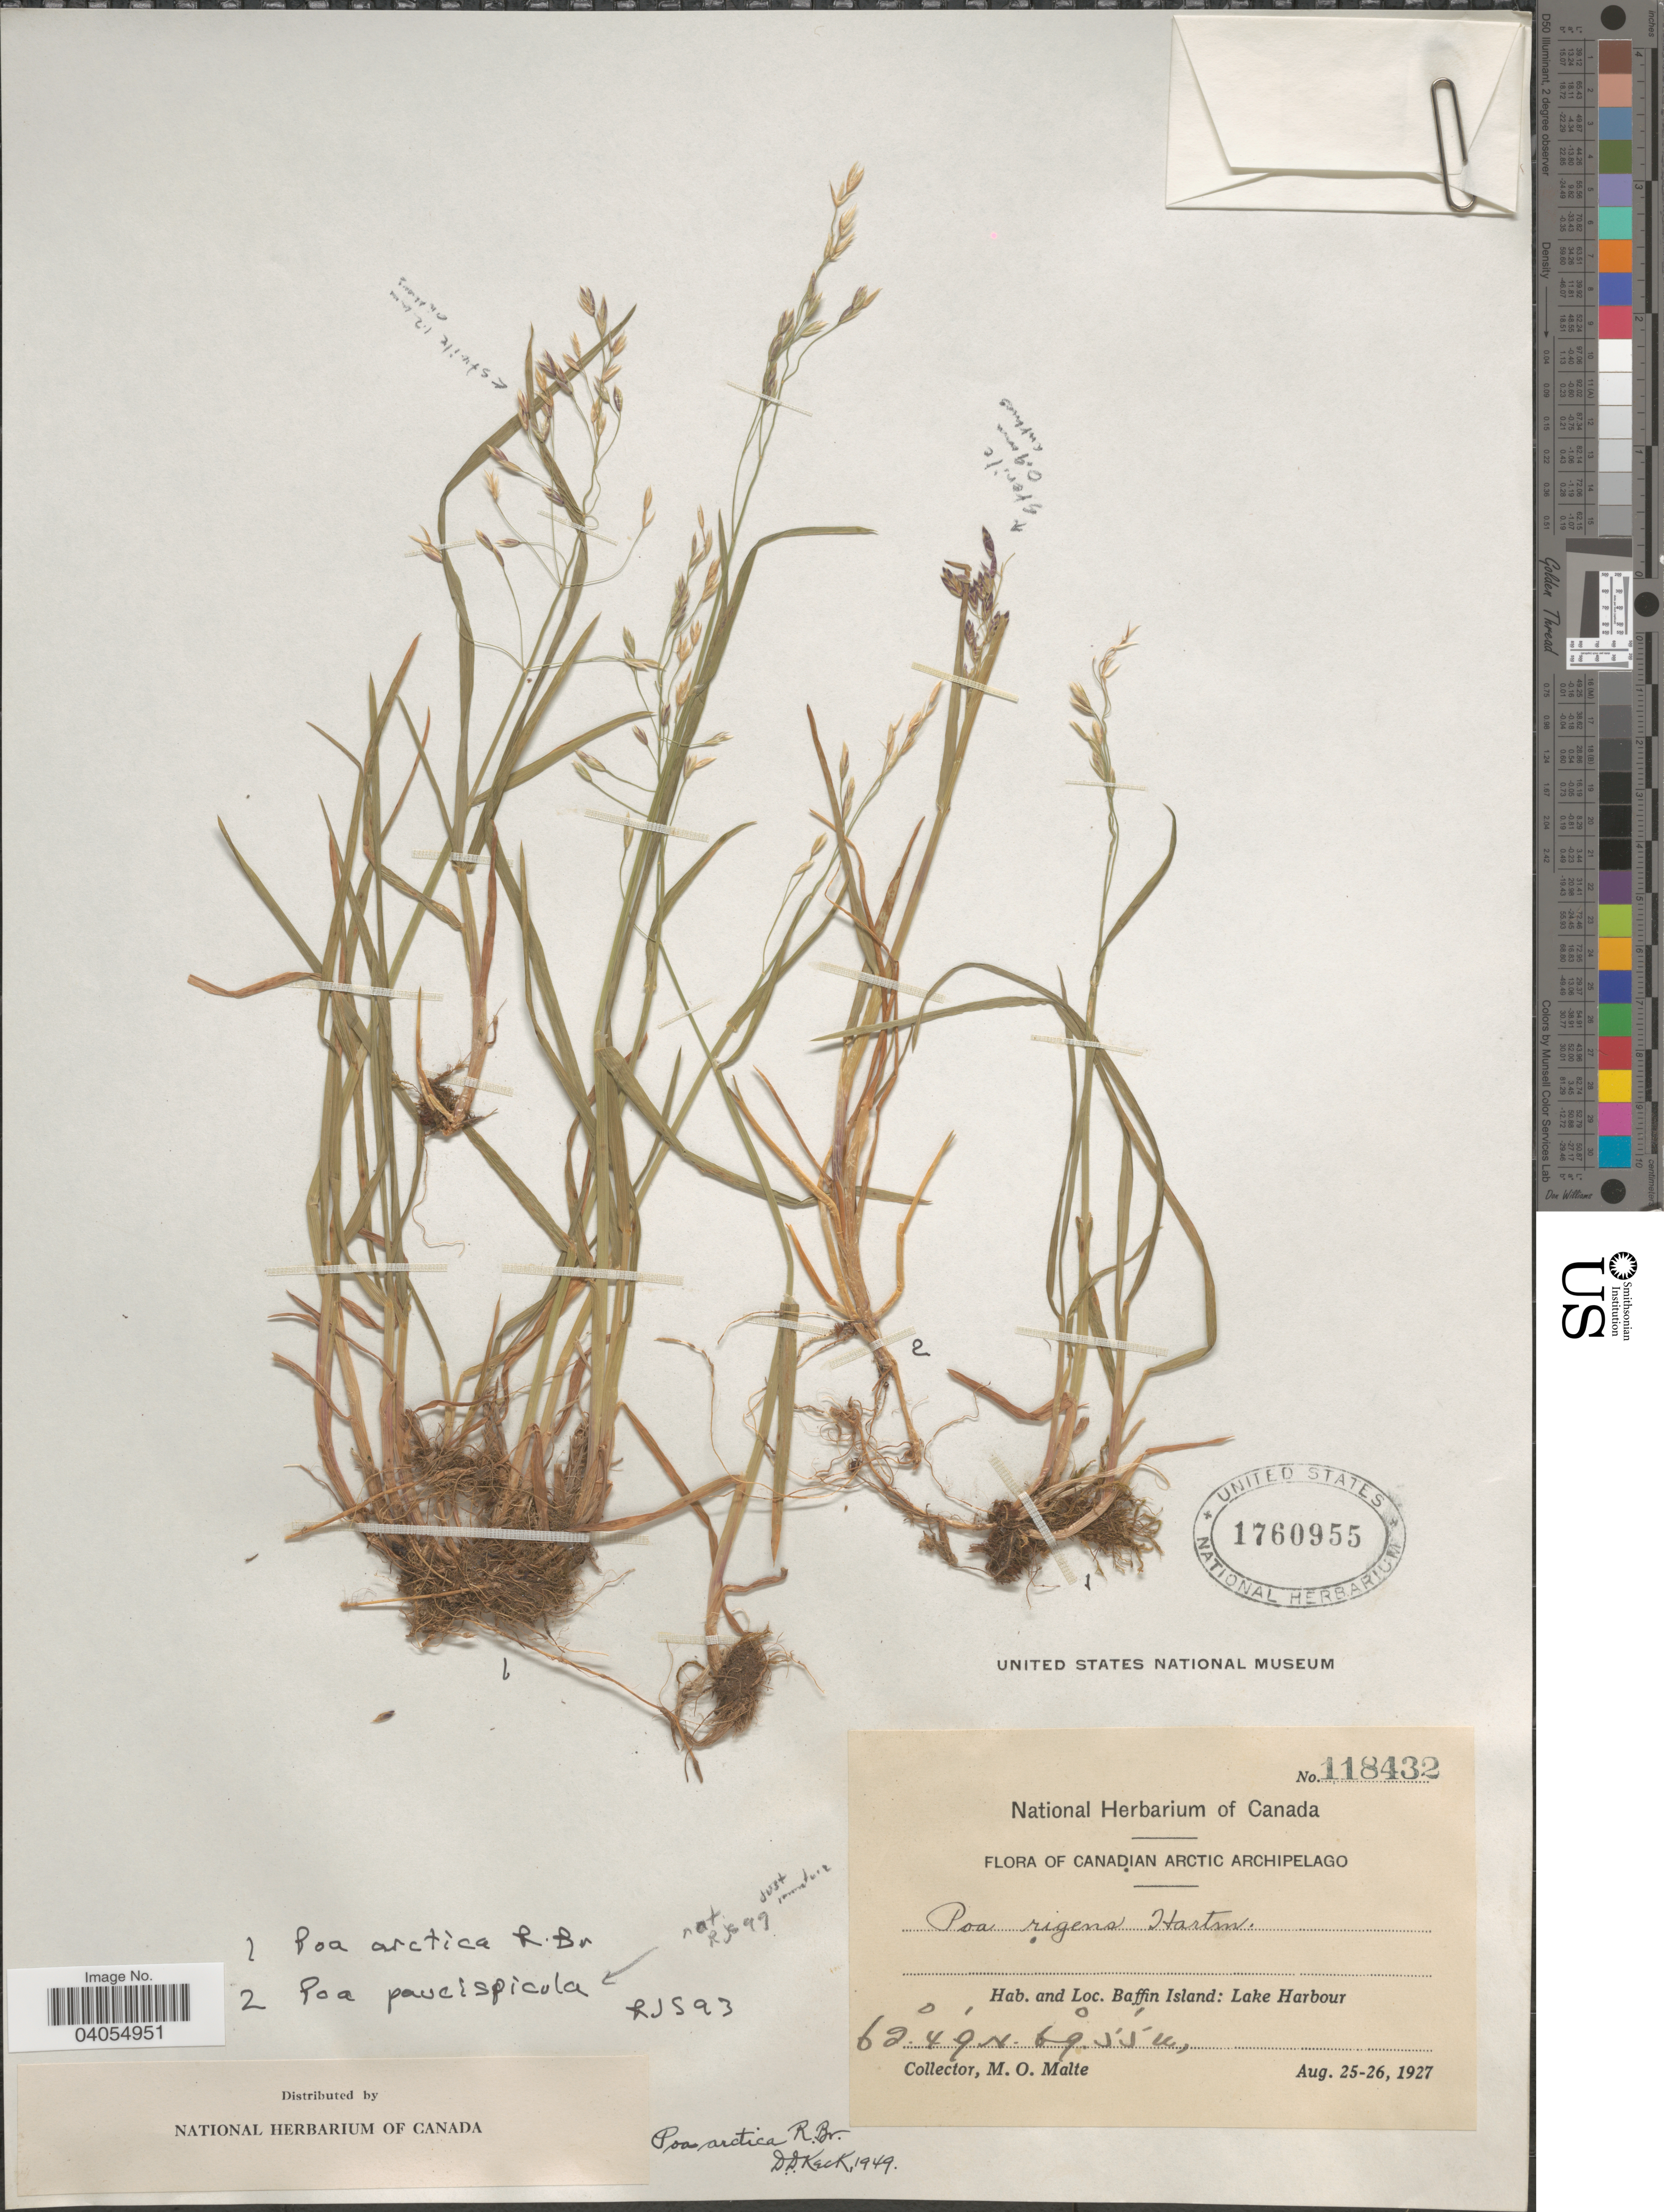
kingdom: Plantae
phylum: Tracheophyta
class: Liliopsida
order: Poales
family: Poaceae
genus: Poa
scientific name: Poa arctica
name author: R. Br.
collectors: M. O. Malte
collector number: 118432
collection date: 1927-08-25/1927-08-26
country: Canada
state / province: Nunavut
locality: Canadian Arctic Archipelago. Baffin Island: Lake Harbour.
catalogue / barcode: US 1760955